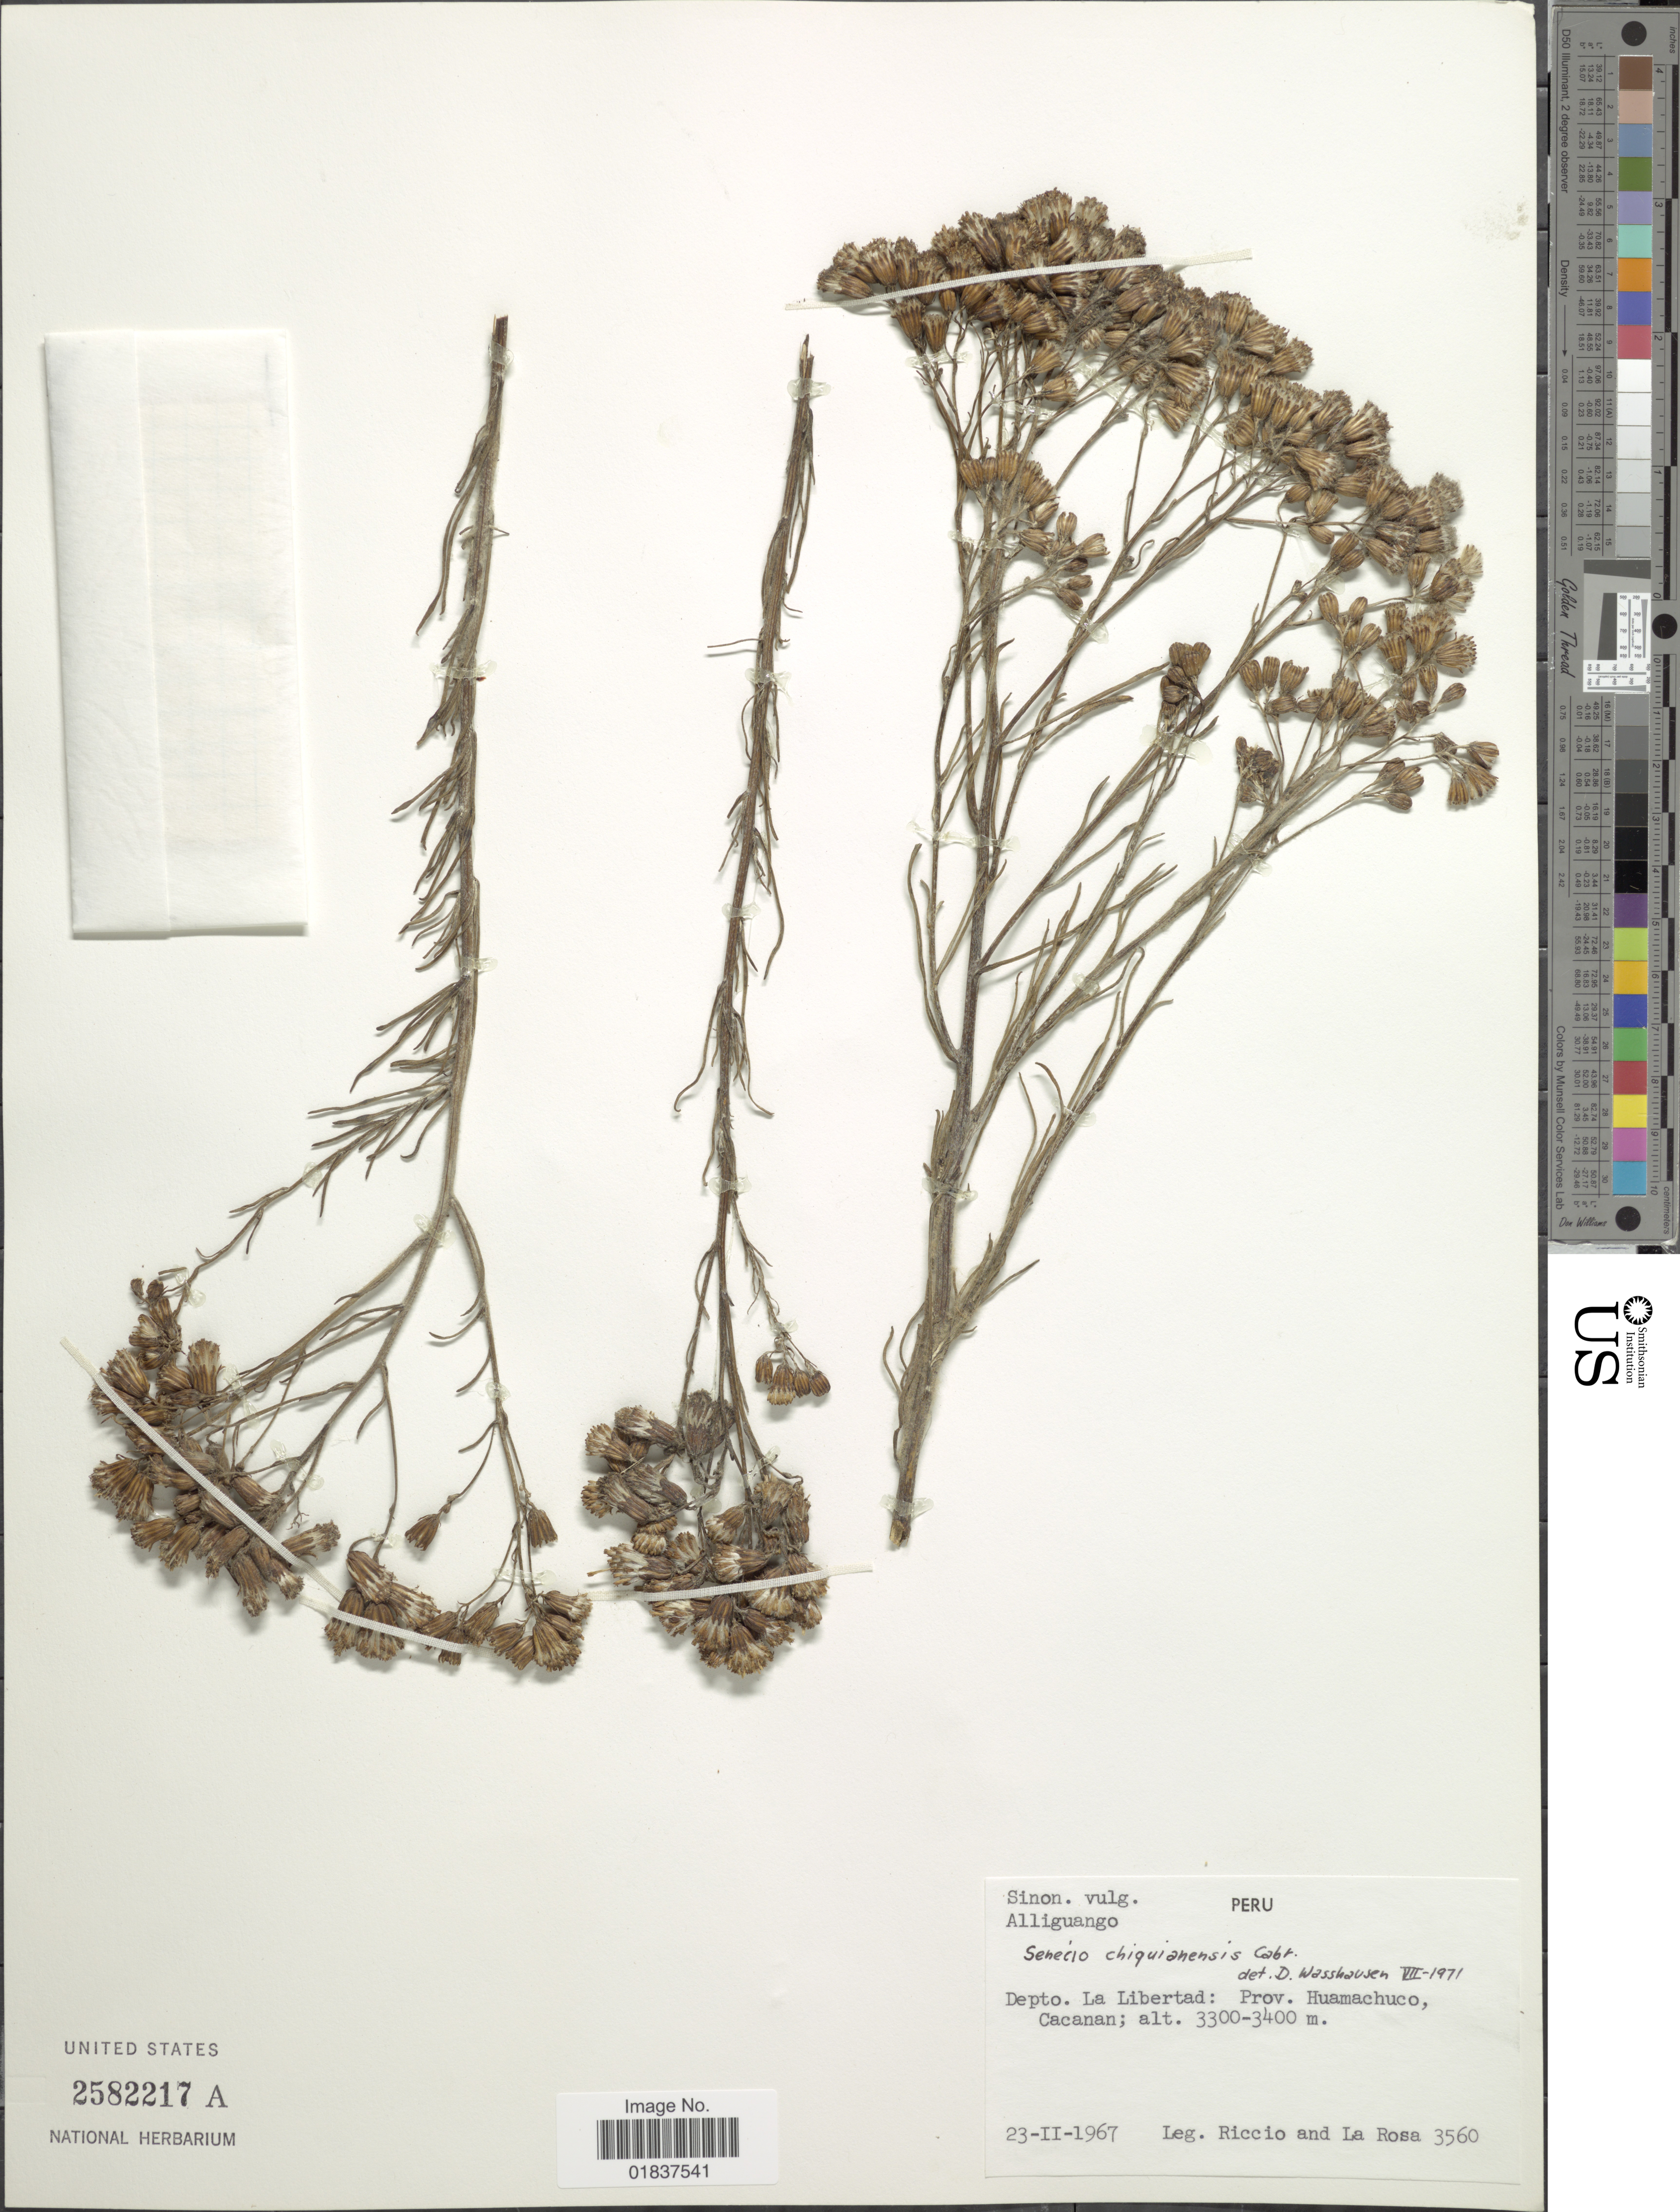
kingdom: Plantae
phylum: Tracheophyta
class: Magnoliopsida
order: Asterales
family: Asteraceae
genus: Senecio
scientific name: Senecio chiquianensis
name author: Cabrera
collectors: Riccio & -. La Rosa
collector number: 3560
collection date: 1967-02-23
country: Peru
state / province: La Libertad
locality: Depto. La Libertad: Prov. Huamacuco, Cacanan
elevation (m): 3300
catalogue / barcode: US 2582217A